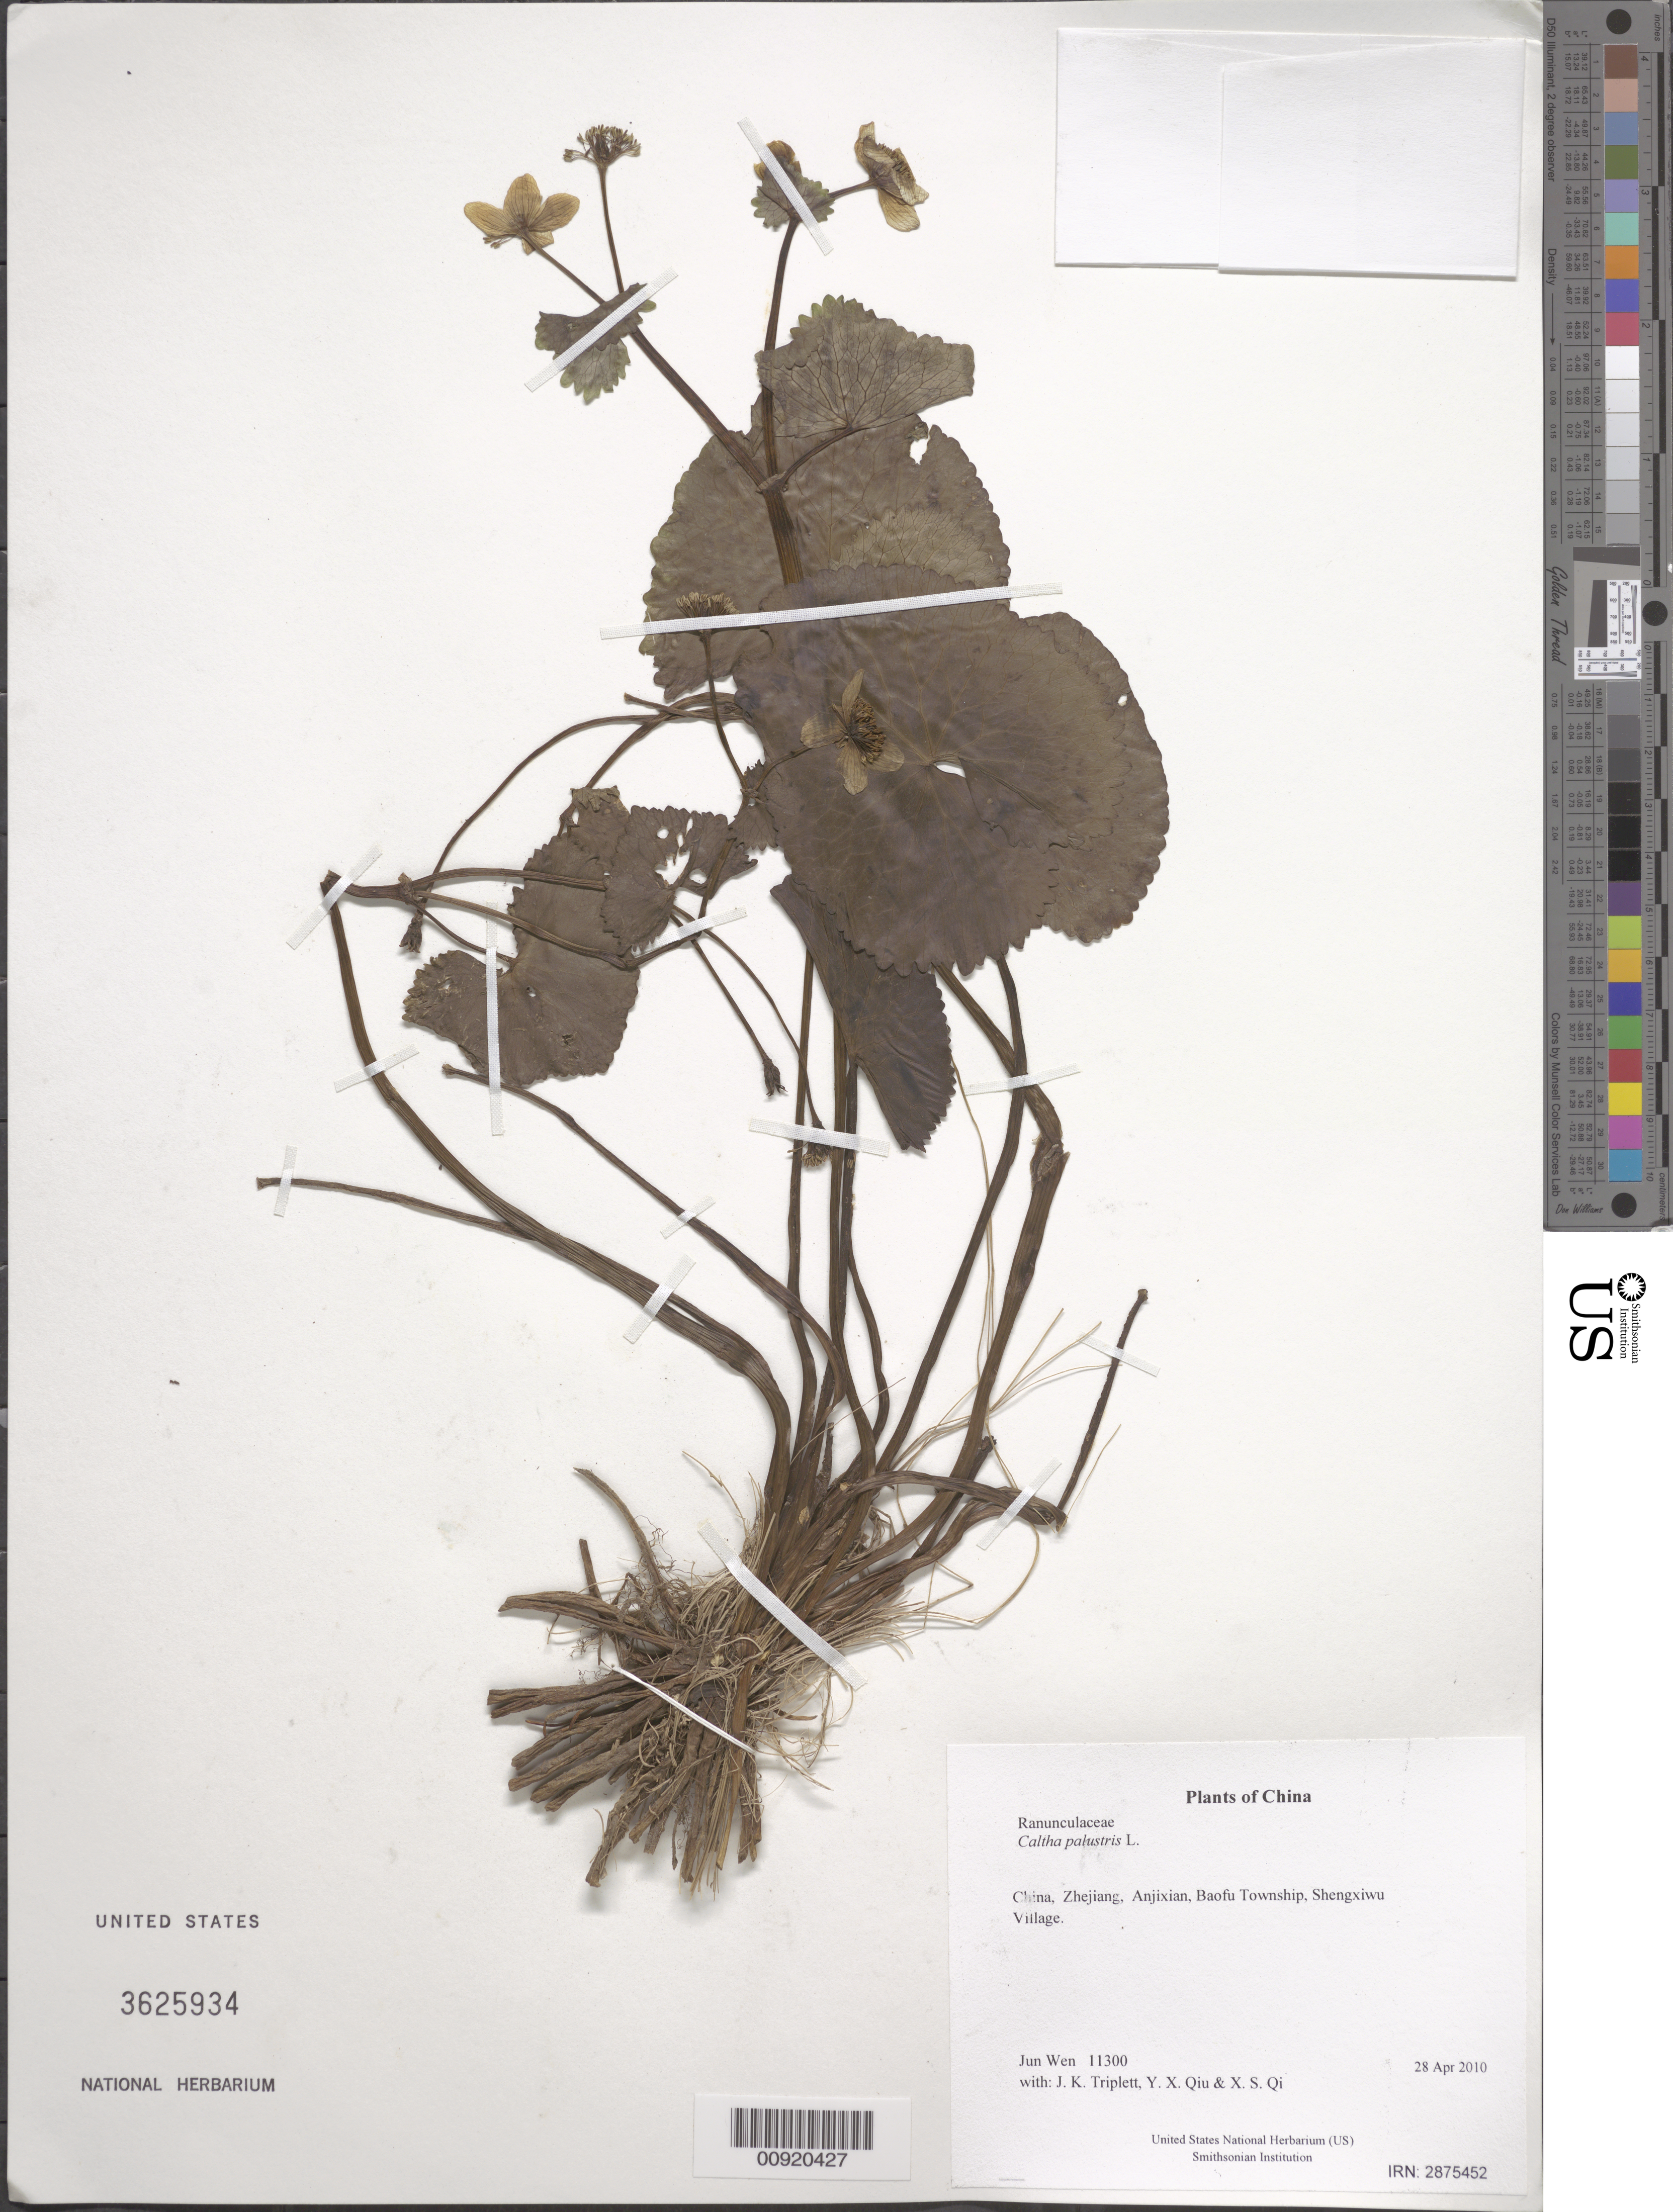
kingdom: Plantae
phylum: Tracheophyta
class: Magnoliopsida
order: Ranunculales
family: Ranunculaceae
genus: Caltha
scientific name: Caltha palustris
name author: L.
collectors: J. Wen, J. K. Triplett, Y. X. Qiu & X. S. Qi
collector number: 11300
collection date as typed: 28 Apr 2010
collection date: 2010-04-28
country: China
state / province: Zhejiang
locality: Anjixian, Baofu Township, Shengxiwu Village.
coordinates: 30 23.976 N, 119 26.441 E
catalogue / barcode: US 3625934